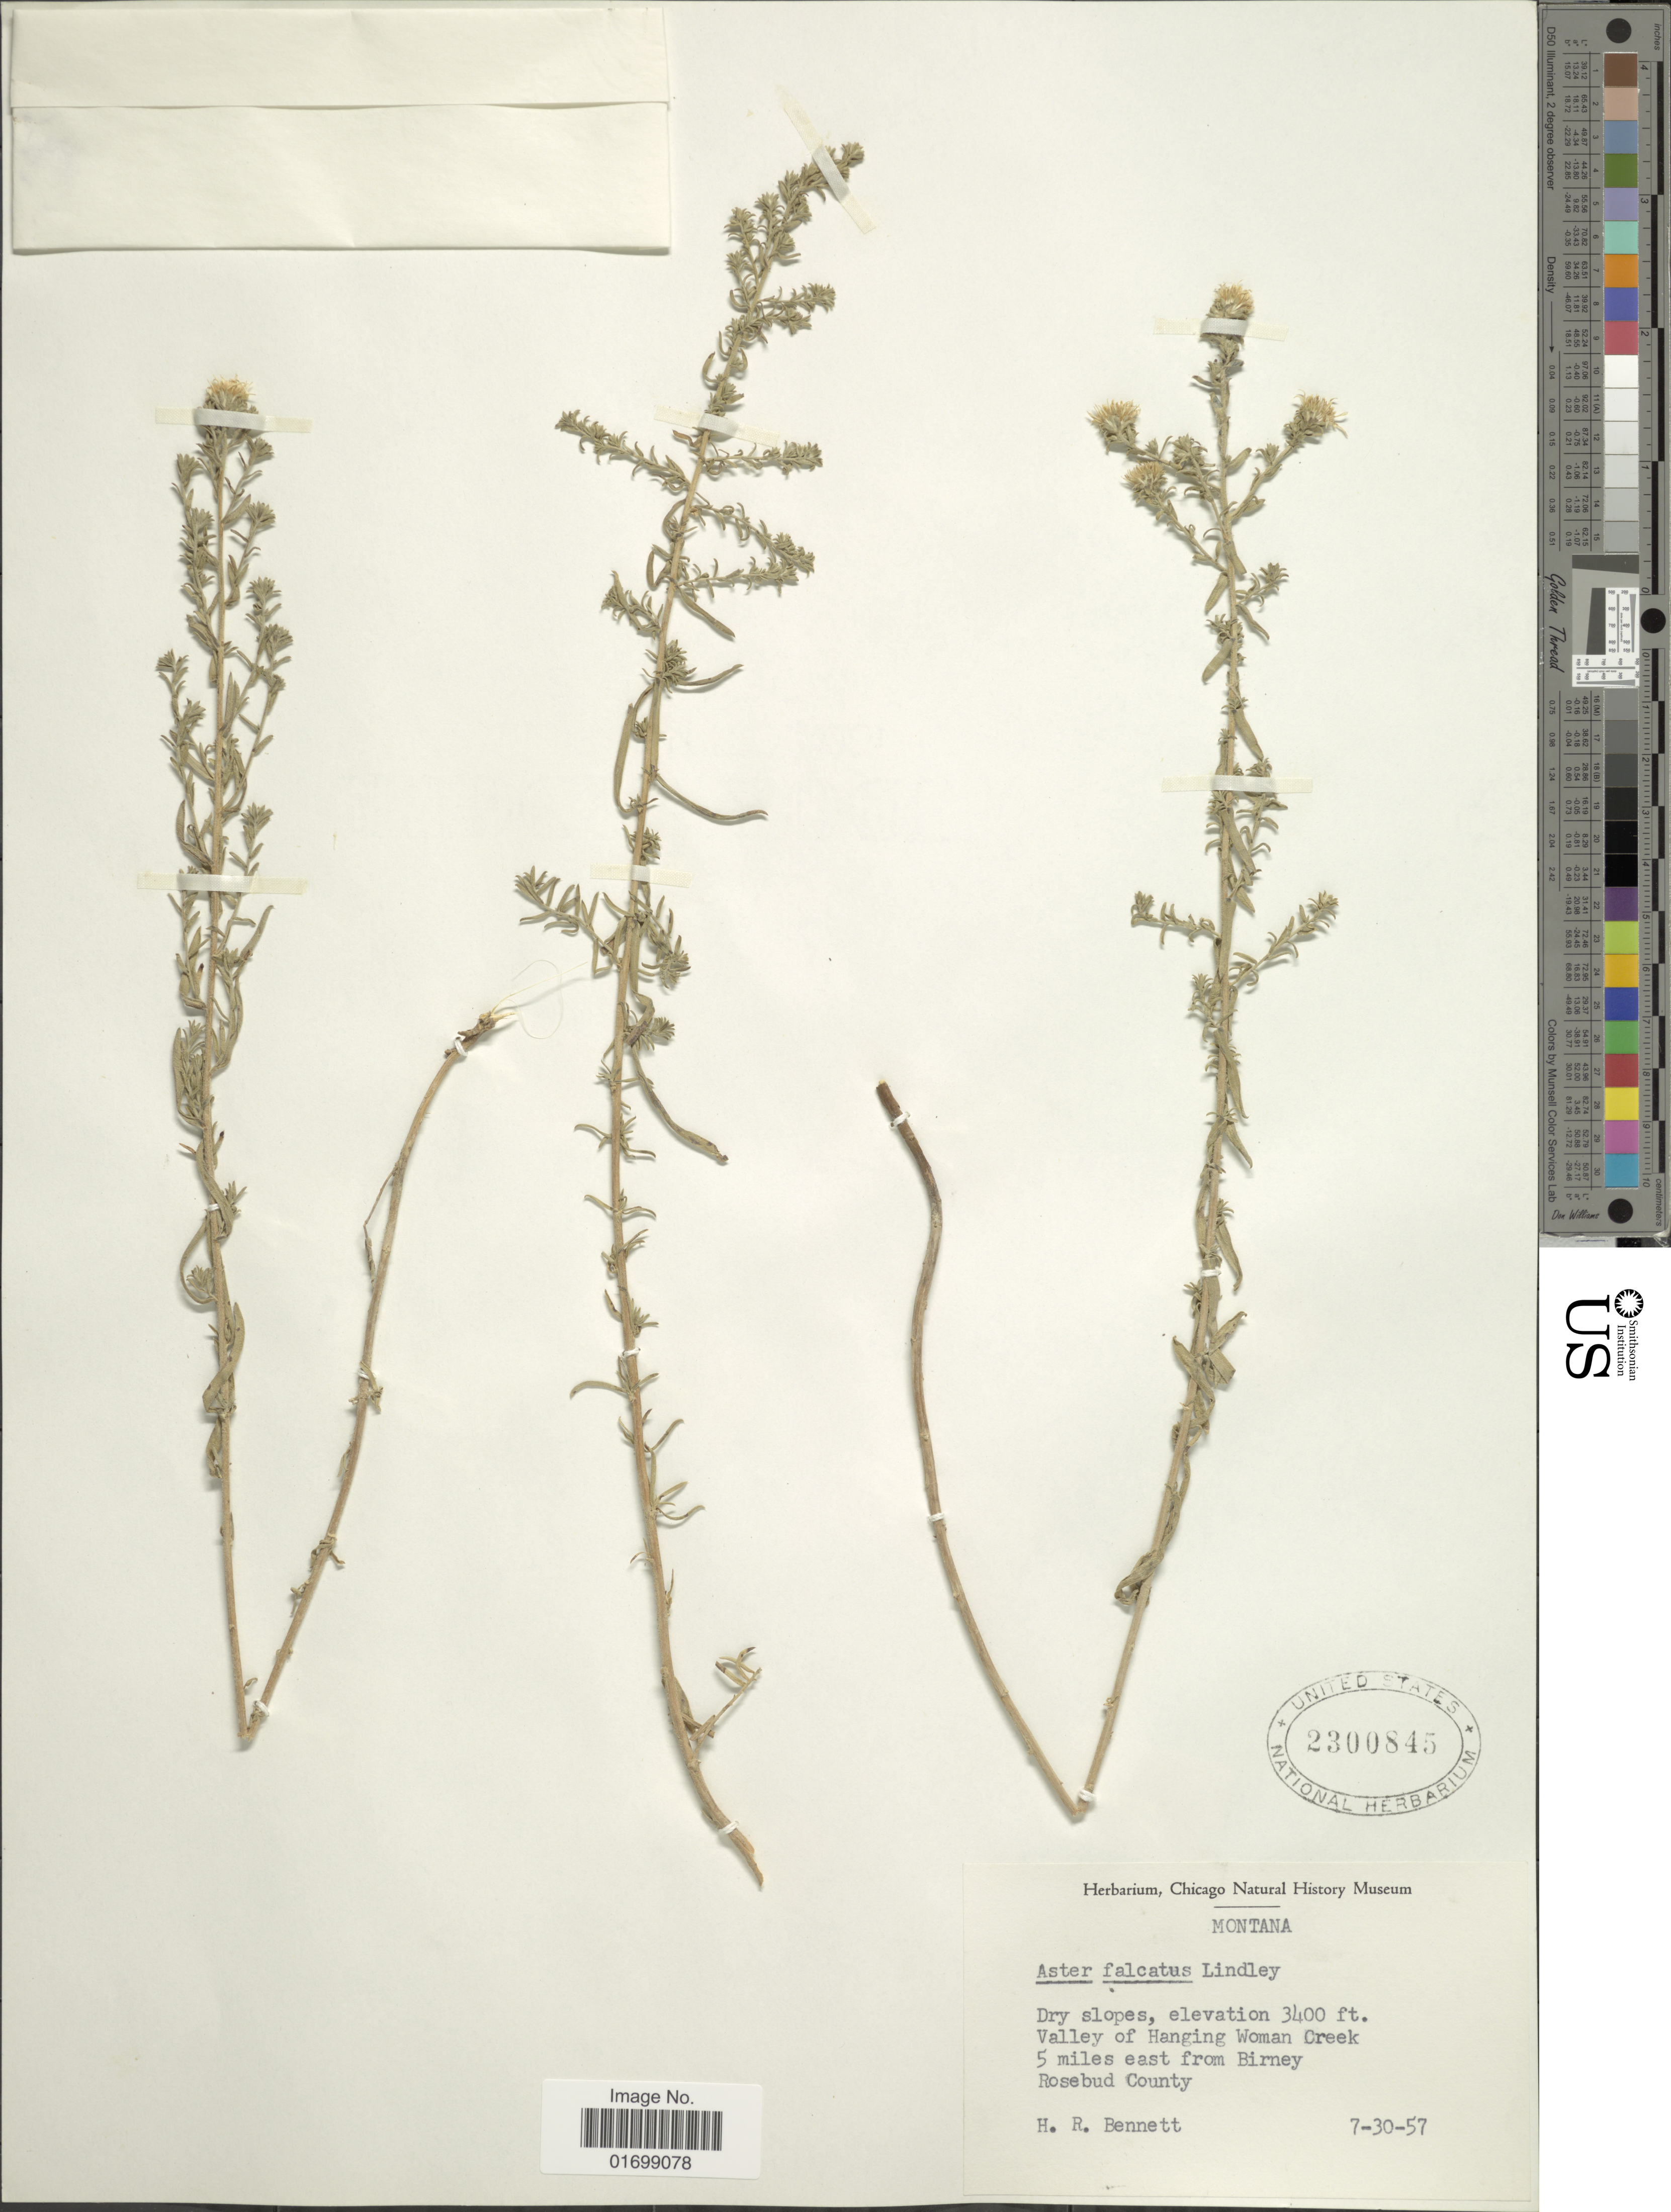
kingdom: Plantae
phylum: Tracheophyta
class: Magnoliopsida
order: Asterales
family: Asteraceae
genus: Symphyotrichum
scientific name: Symphyotrichum falcatum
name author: (Lindl. ex Lindl.) G.L. Nesom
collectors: H. R. Bennett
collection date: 1957-07-30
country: United States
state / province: Montana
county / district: Rosebud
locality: Dry slopes, Valley of Hanging Woman Creek, 5 miles east from Birney.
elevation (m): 1036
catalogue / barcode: US 2300845